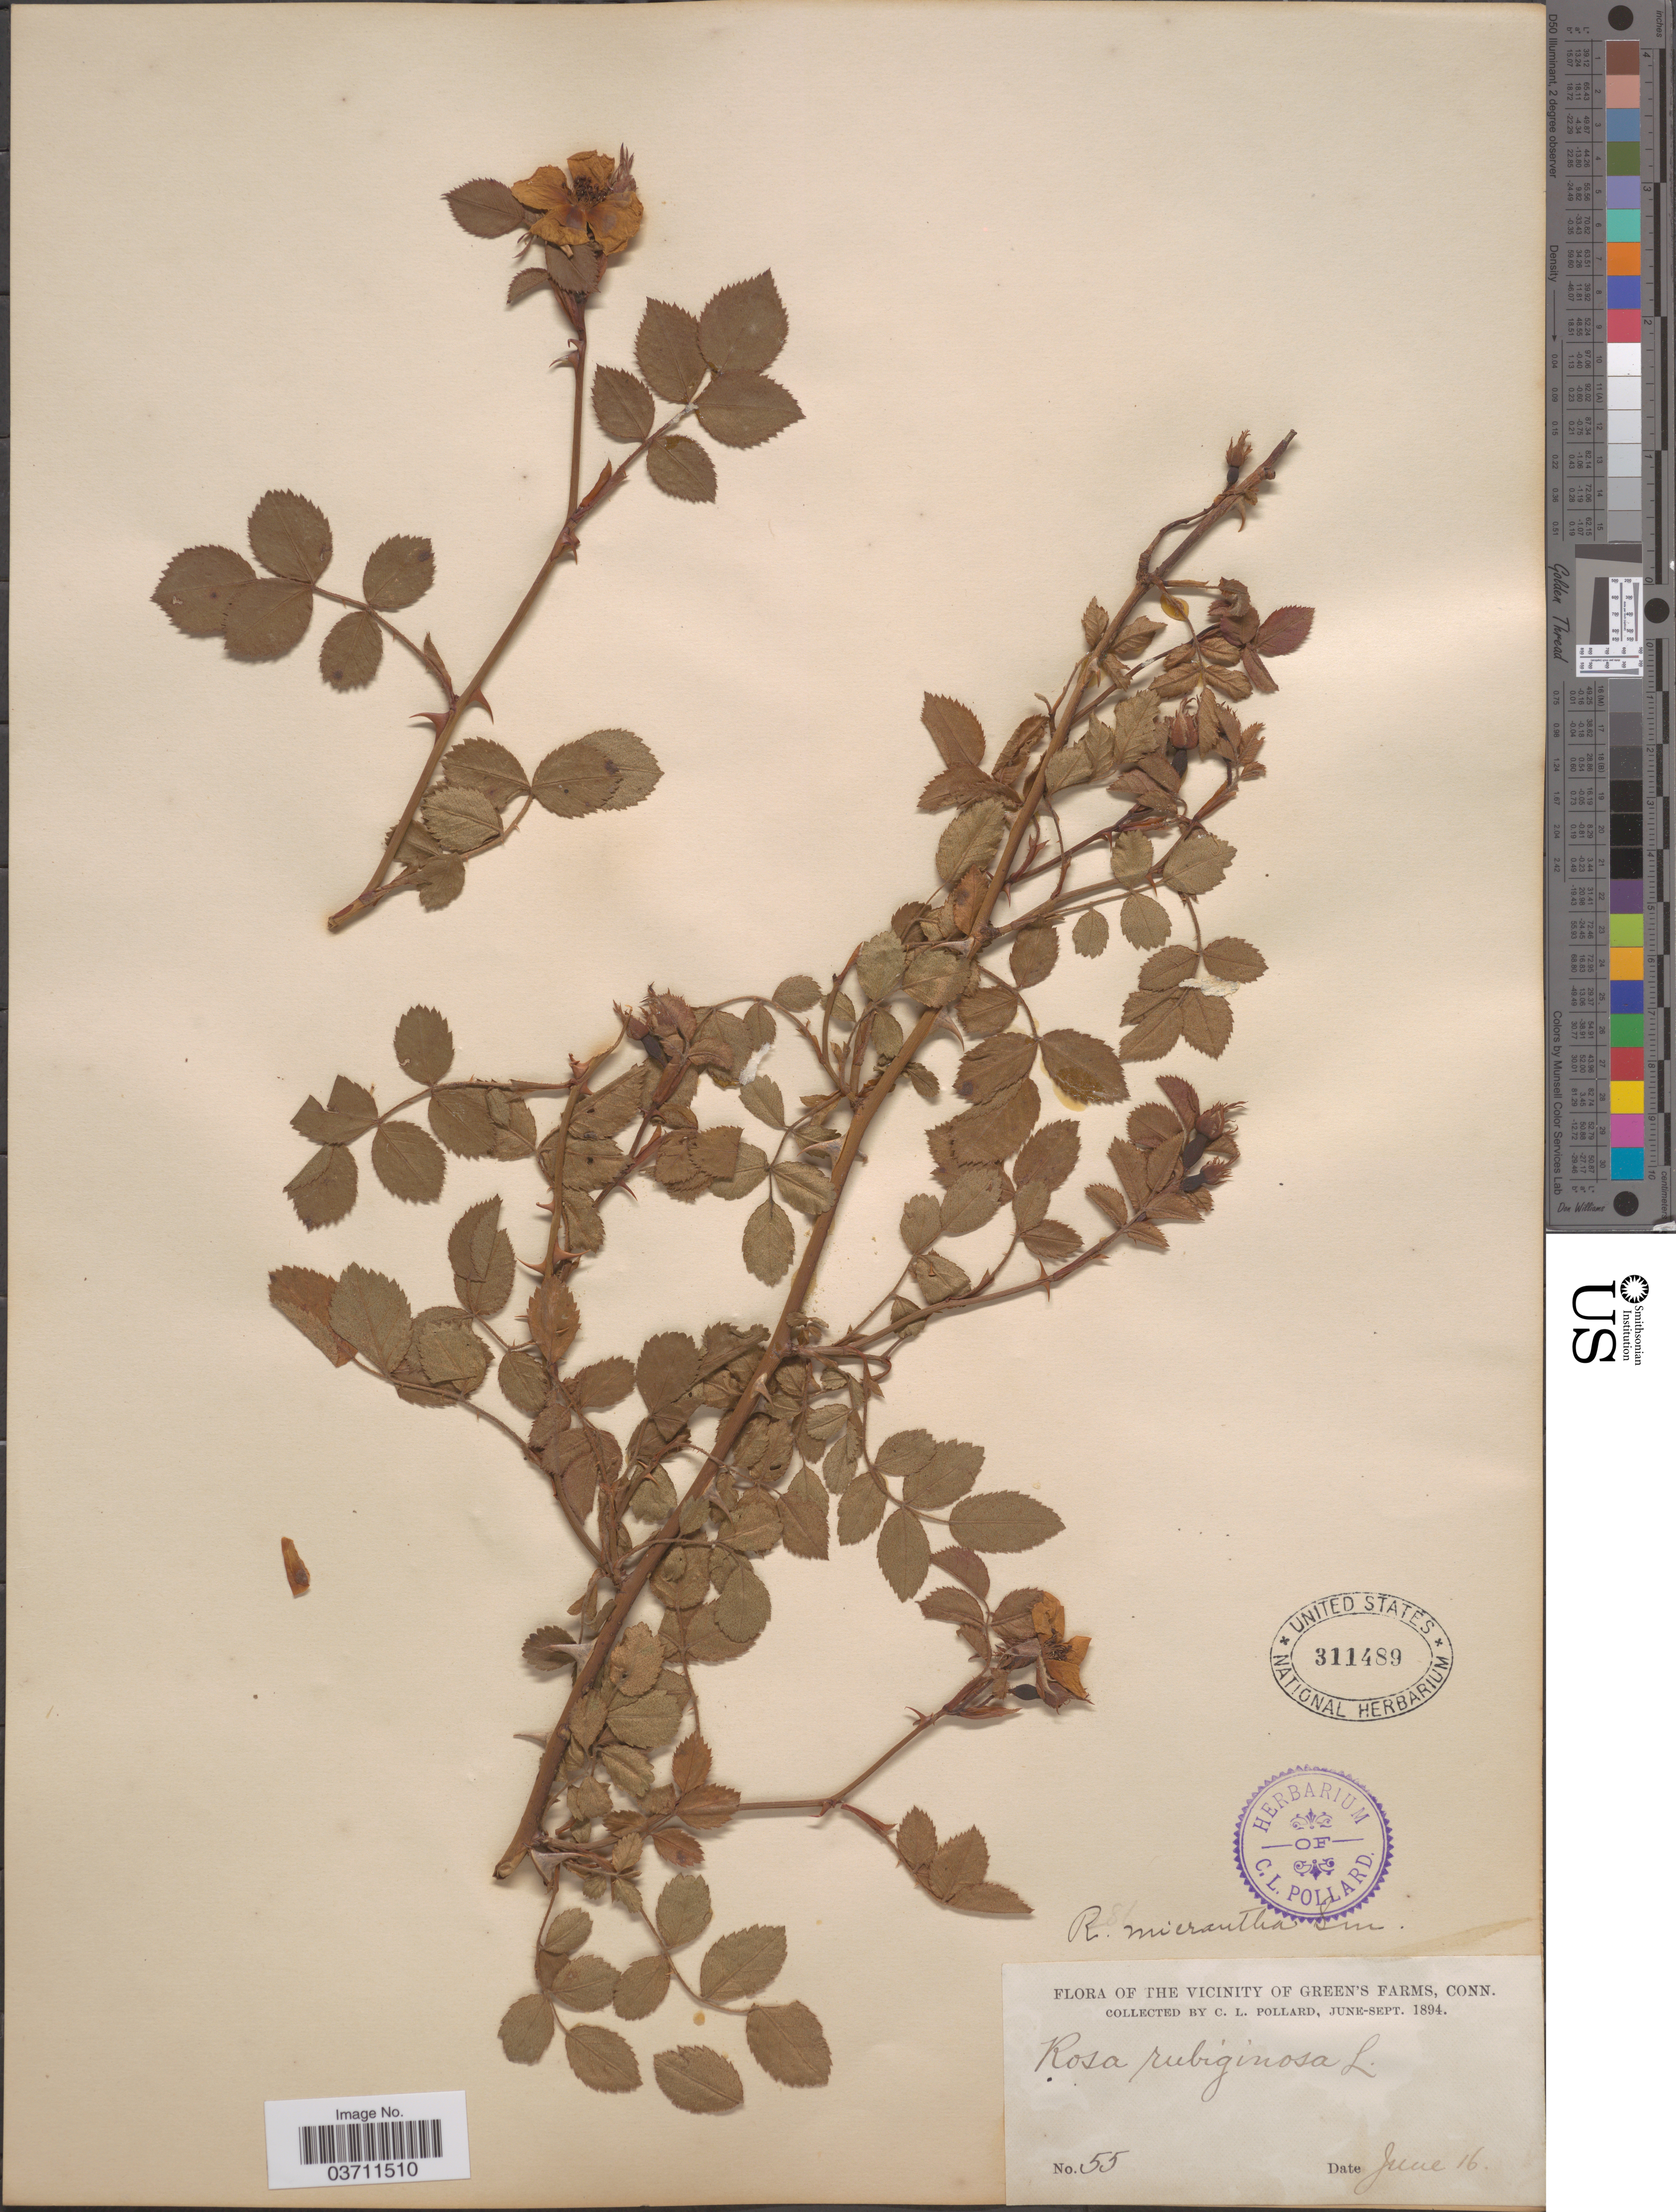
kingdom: Plantae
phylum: Tracheophyta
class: Magnoliopsida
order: Rosales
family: Rosaceae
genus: Rosa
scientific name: Rosa micrantha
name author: Borrer ex Small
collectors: C. L. Pollard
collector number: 55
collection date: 1894-06-16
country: United States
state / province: Connecticut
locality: The Vicinity of Green's Farms.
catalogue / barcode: US 311489